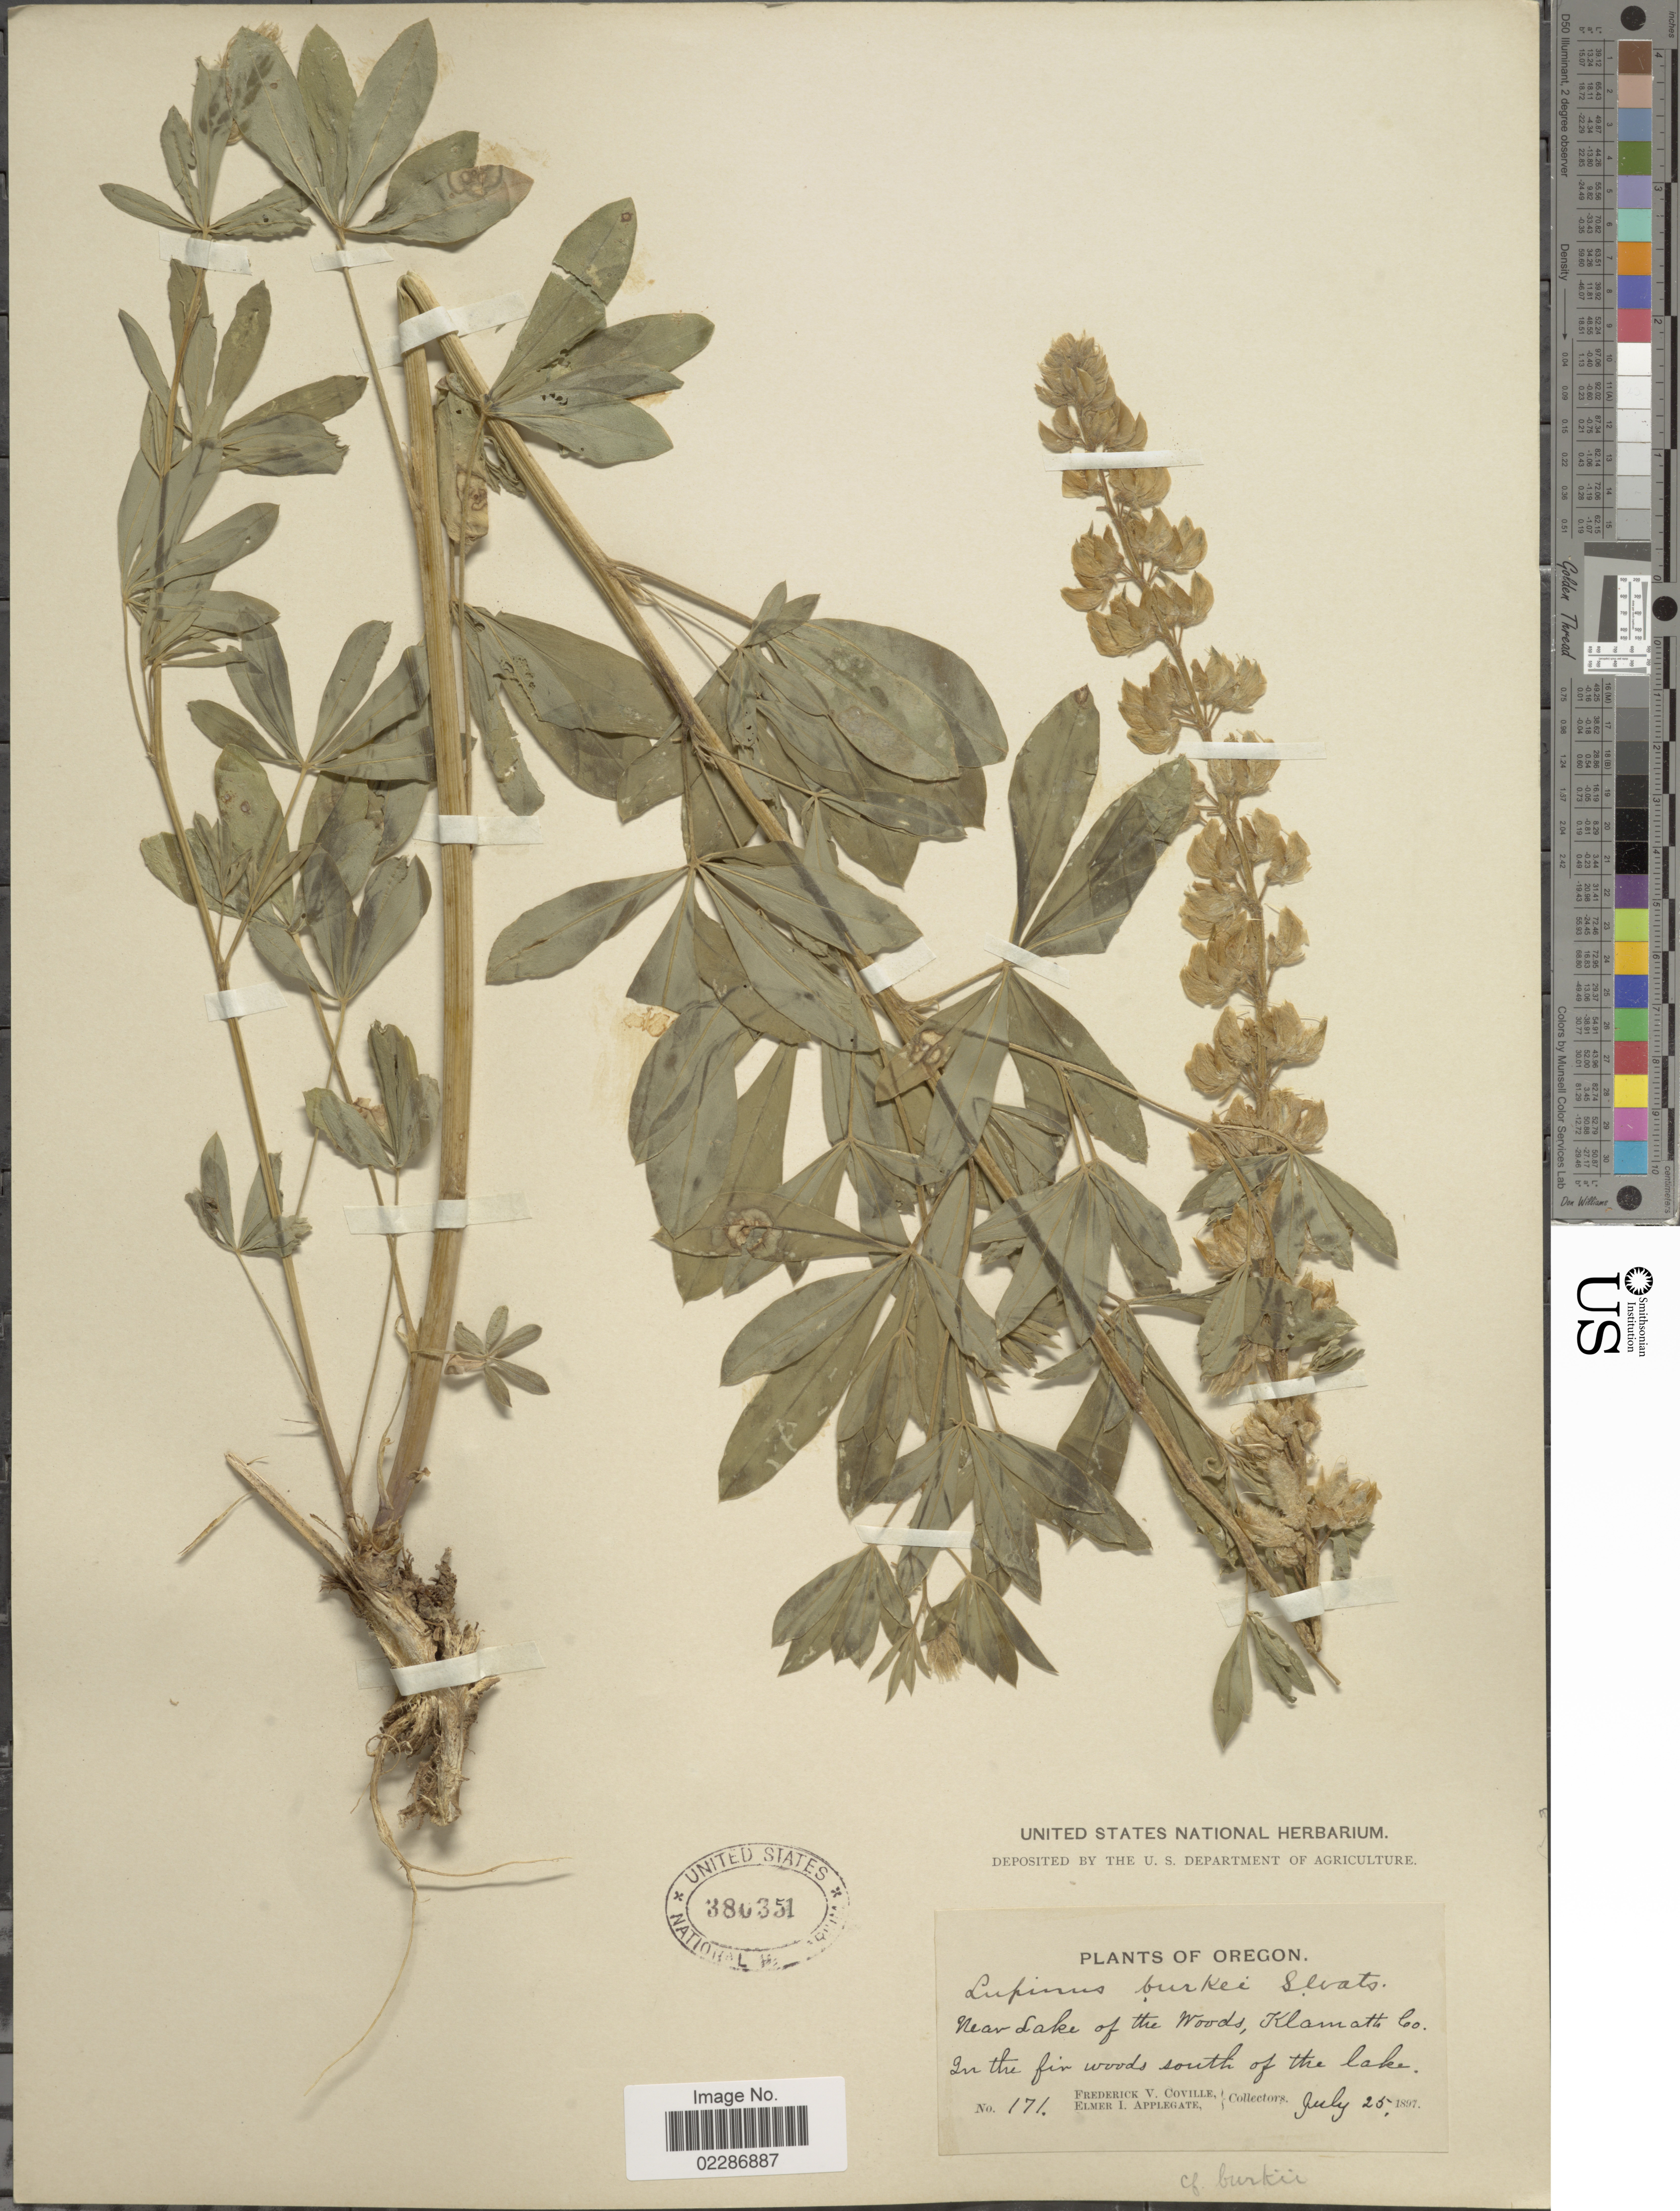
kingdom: Plantae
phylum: Tracheophyta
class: Magnoliopsida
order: Fabales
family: Fabaceae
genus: Lupinus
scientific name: Lupinus burkei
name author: S. Watson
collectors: F. V. Coville & E. I. Applegate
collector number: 171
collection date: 1897-07-25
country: United States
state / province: Oregon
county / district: Klamath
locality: Near Lake of the Woods, Klamath Co.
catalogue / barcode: US 380351